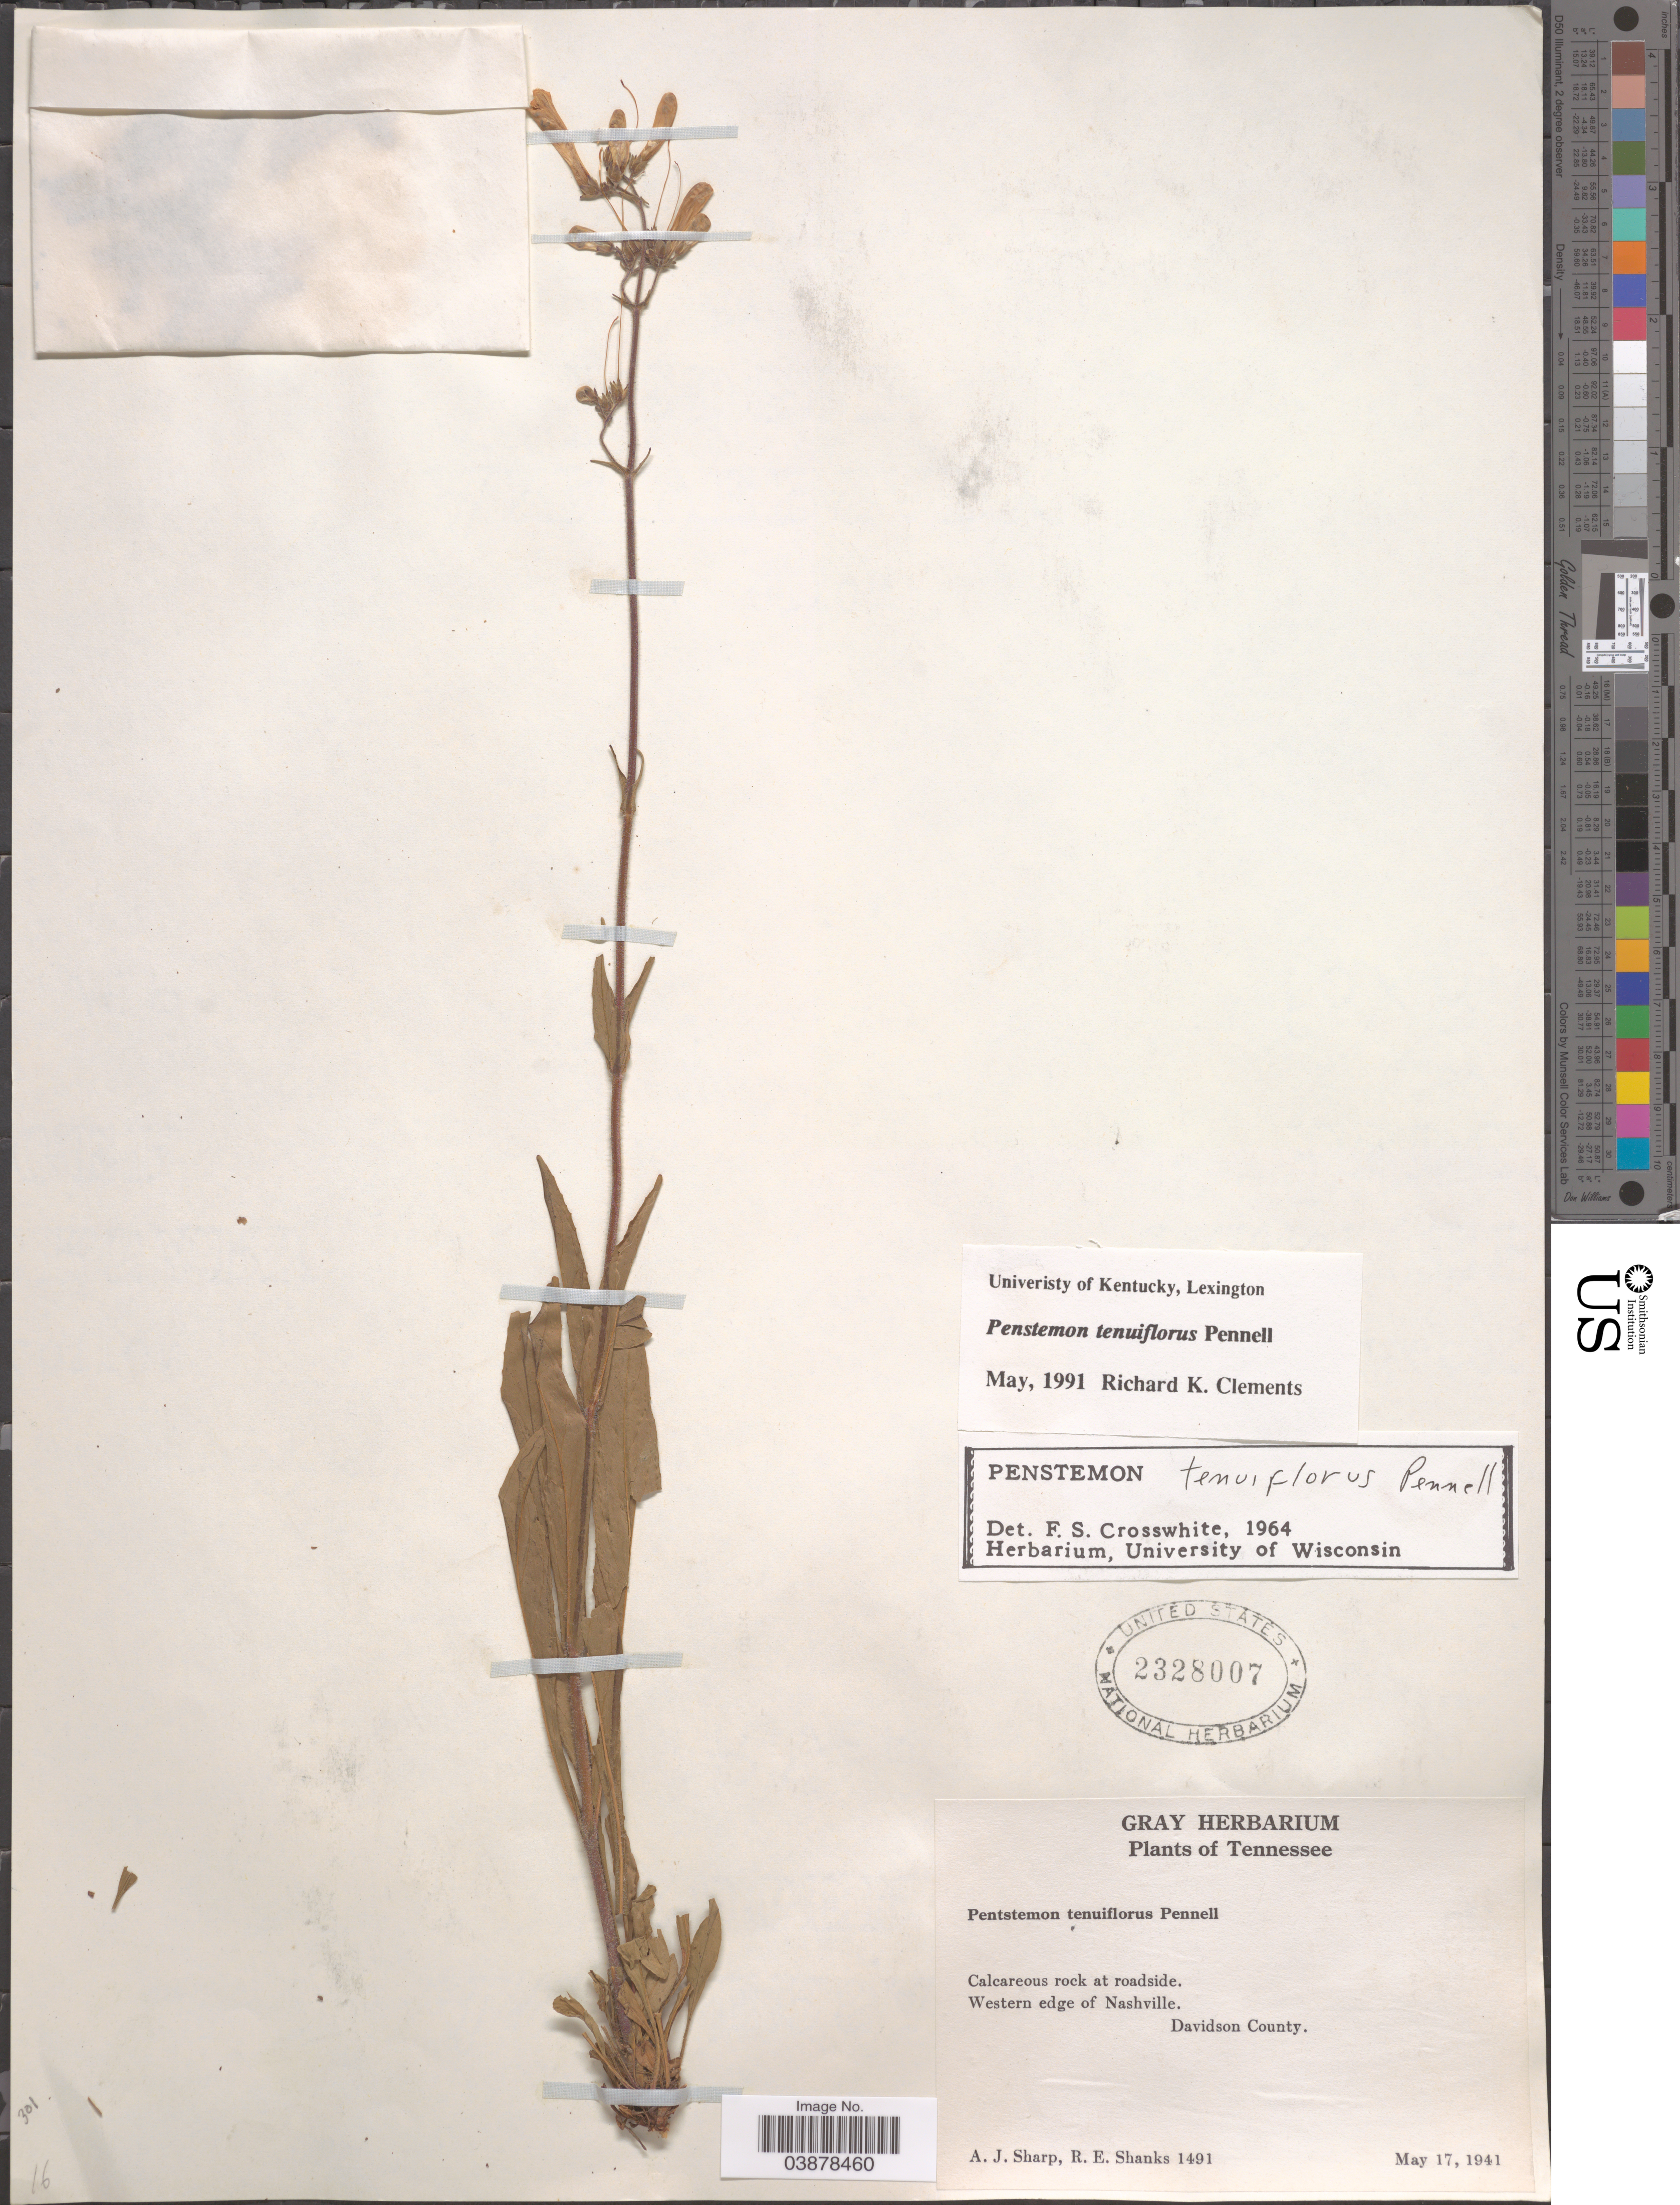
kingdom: Plantae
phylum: Tracheophyta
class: Magnoliopsida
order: Lamiales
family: Plantaginaceae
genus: Penstemon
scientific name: Penstemon tenuiflorus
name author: Pennell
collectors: A. J. Sharp & R. Shanks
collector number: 1491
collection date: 1941-05-17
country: United States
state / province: Tennessee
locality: At roadside. Western edge of Nashville. Davidson County.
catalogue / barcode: US 2328007